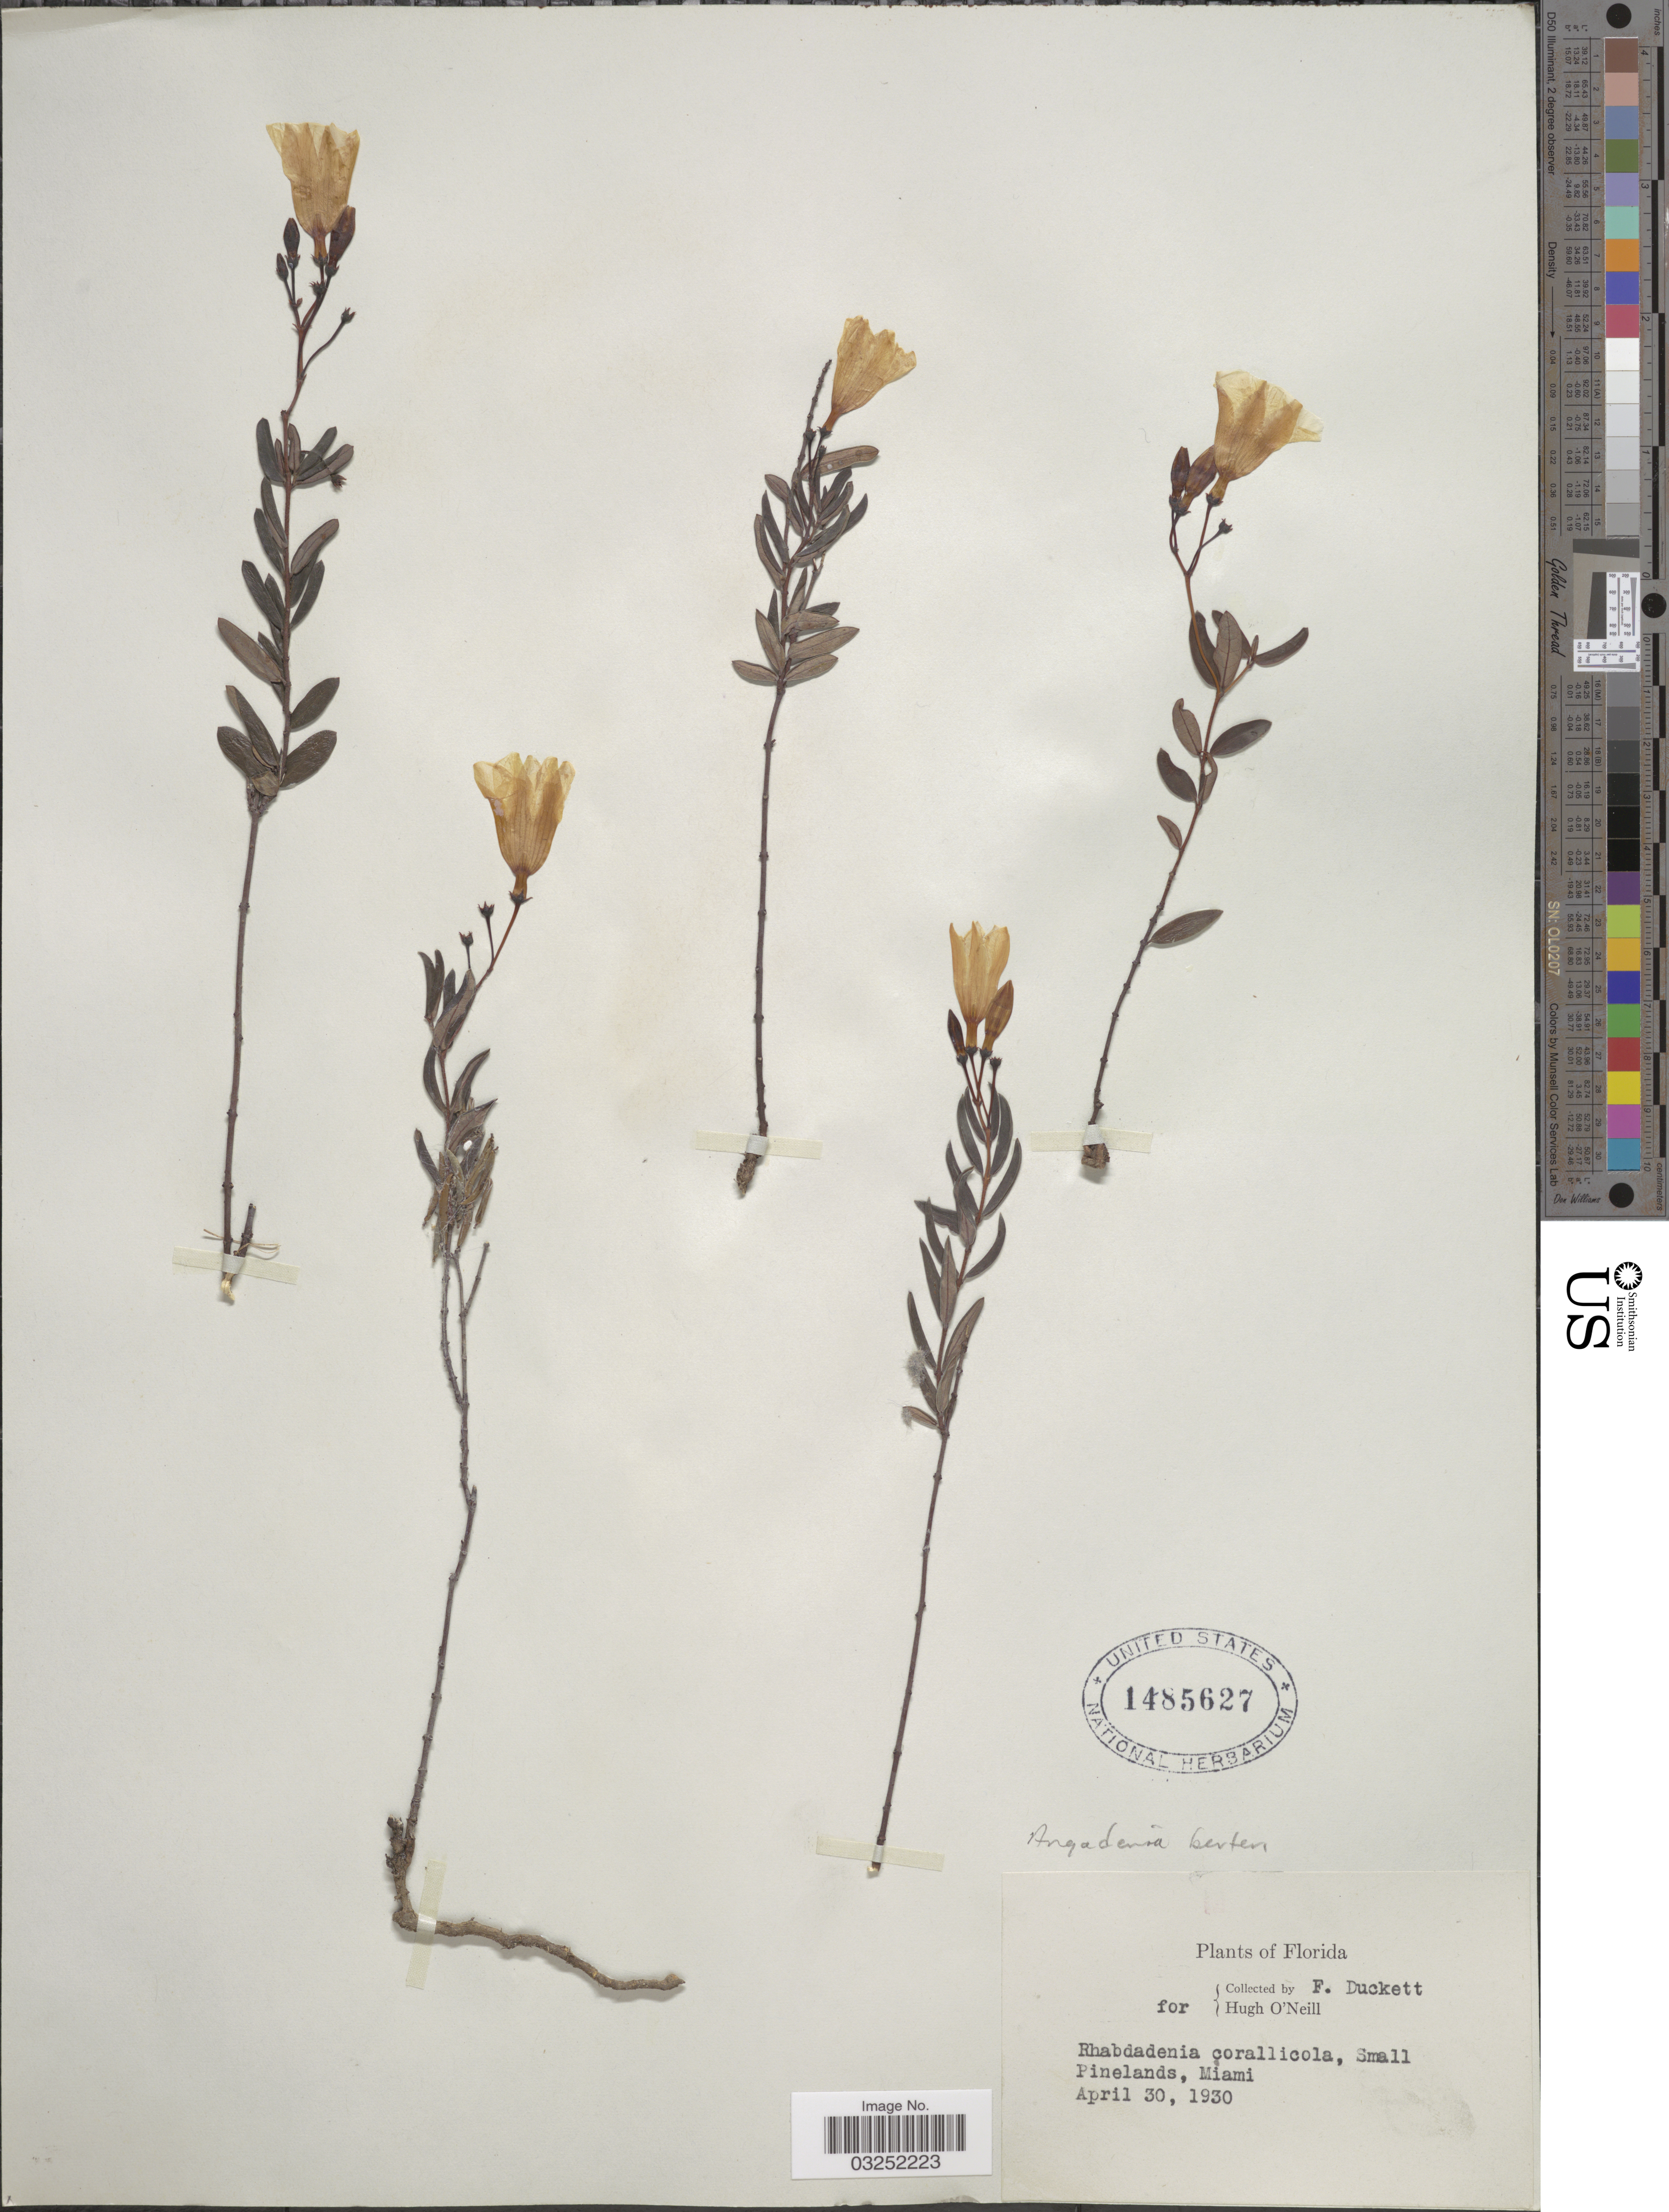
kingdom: Plantae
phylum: Tracheophyta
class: Magnoliopsida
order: Gentianales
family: Apocynaceae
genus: Angadenia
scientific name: Angadenia berteroi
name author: (A. DC.) Miers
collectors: F. Duckett & H. O'Neill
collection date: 1930-04-30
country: United States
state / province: Florida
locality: Miami.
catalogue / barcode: US 1485627